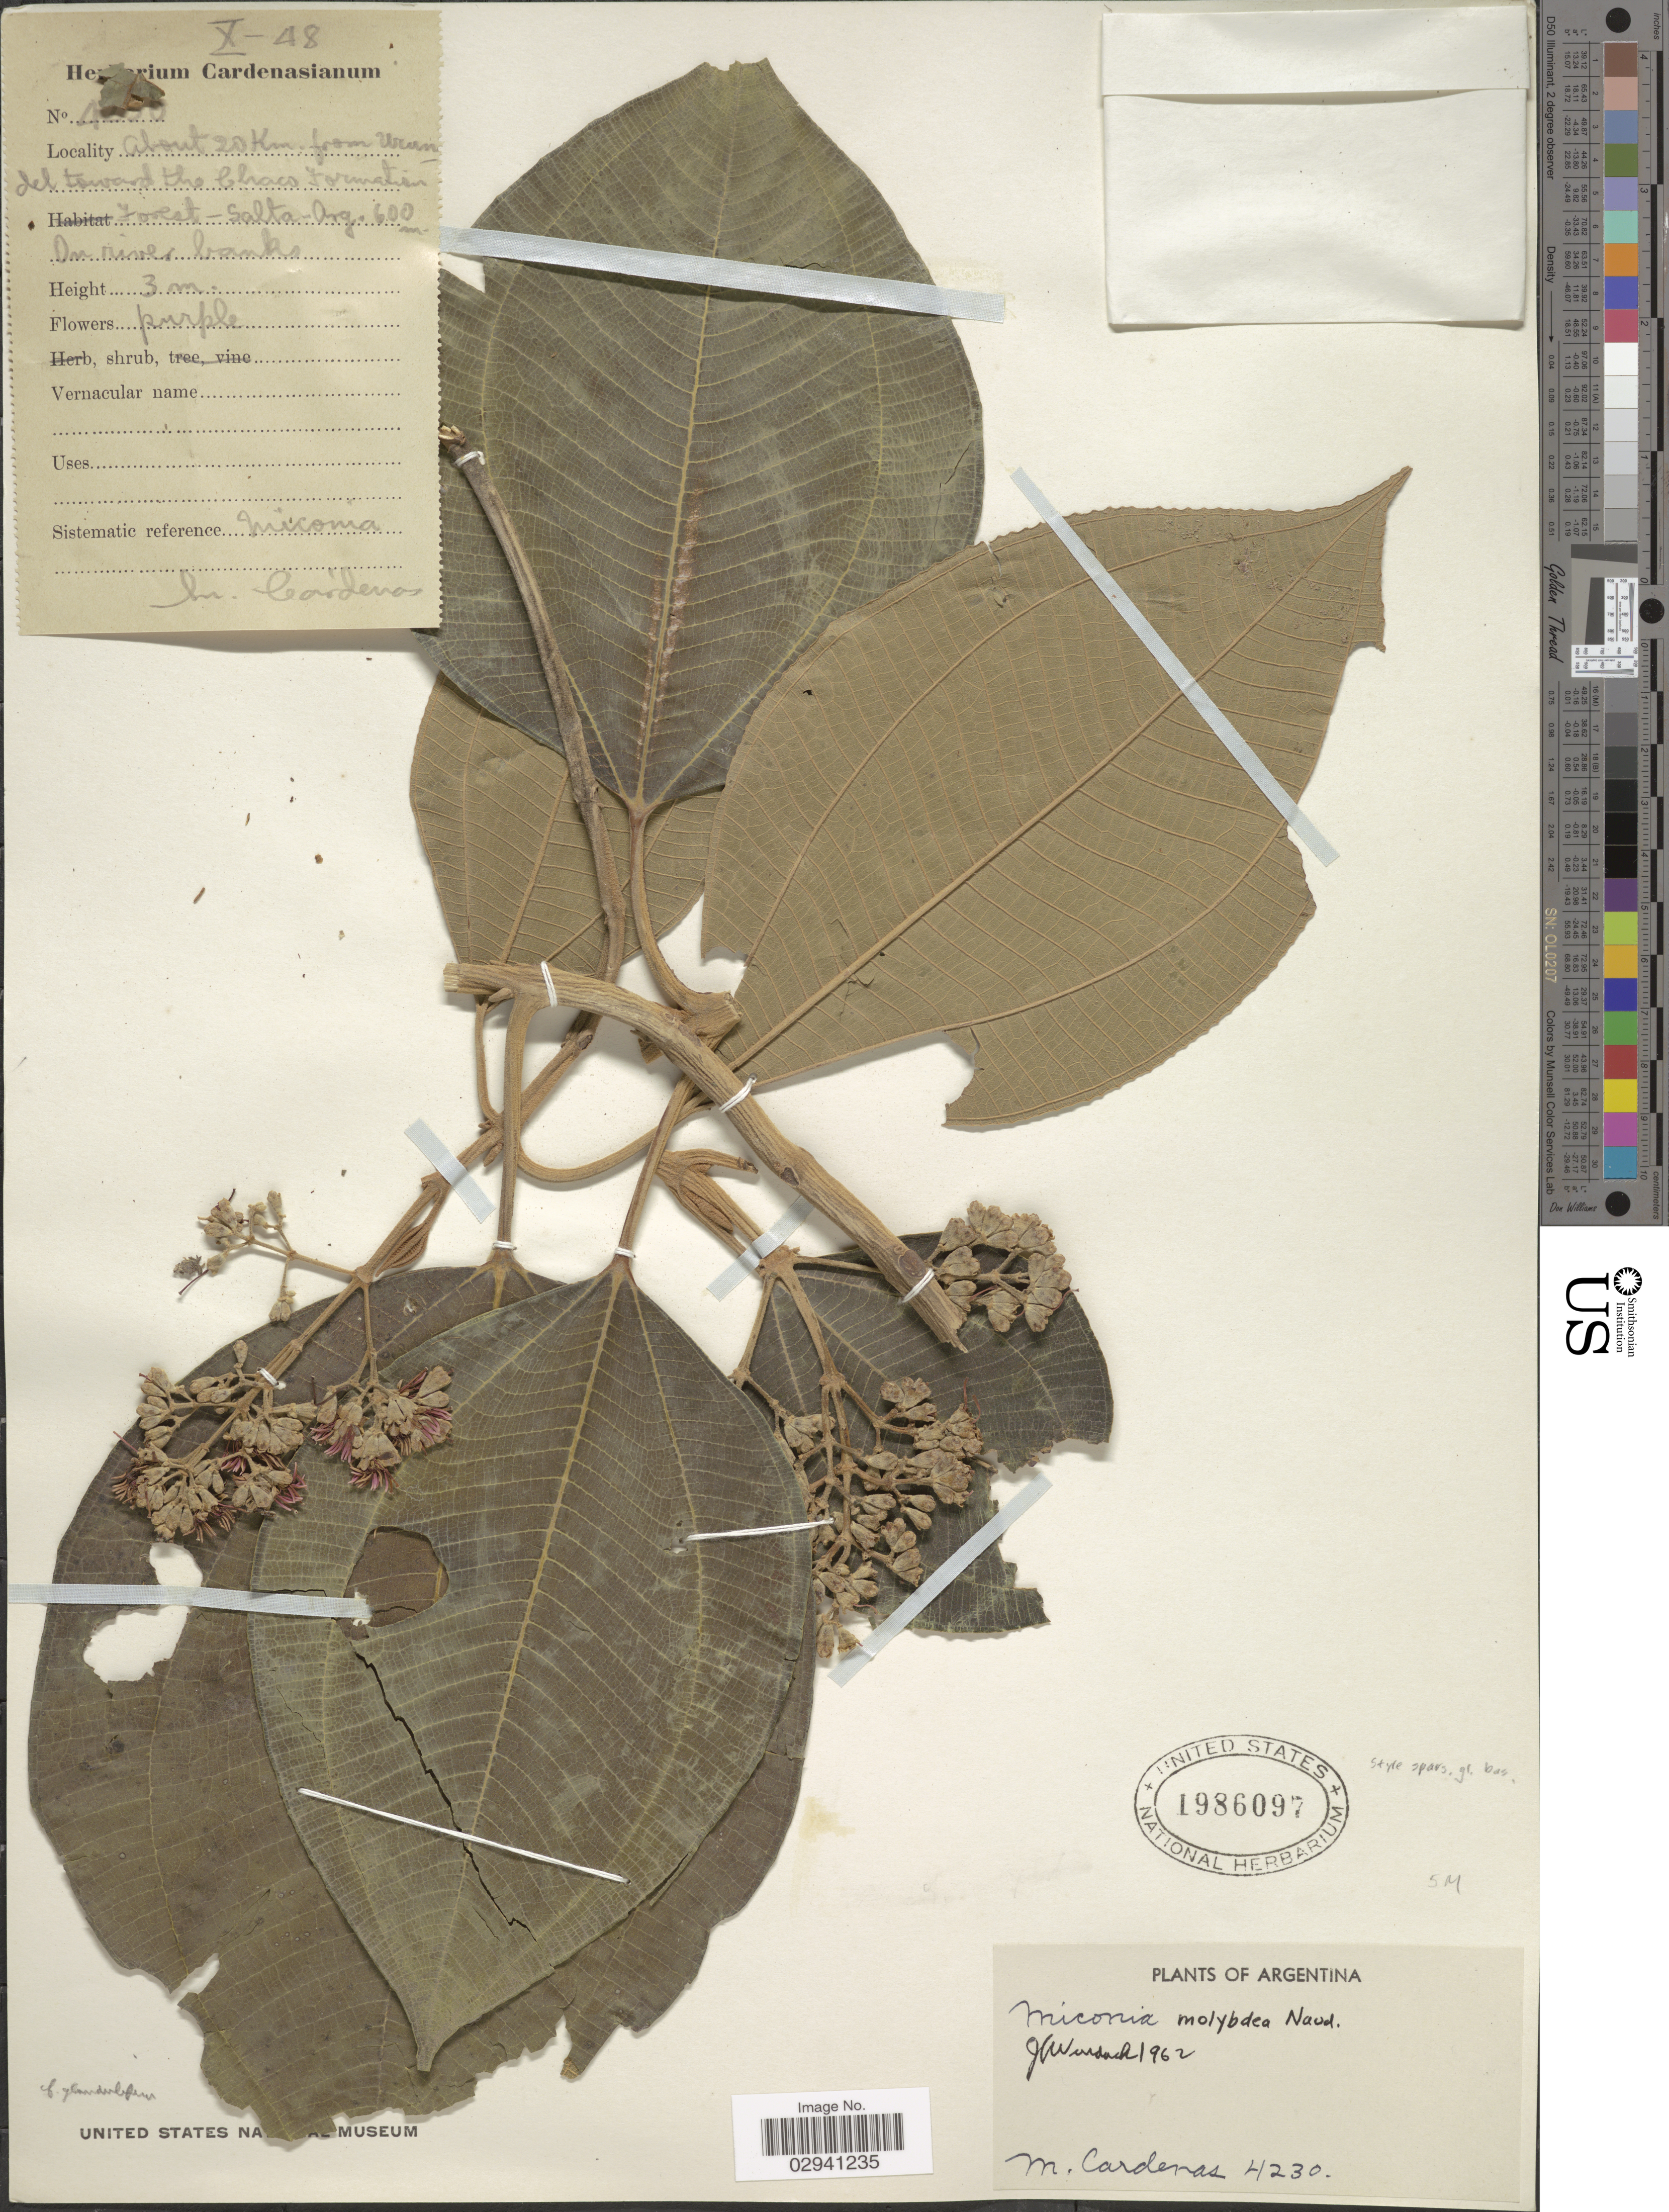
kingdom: Plantae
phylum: Tracheophyta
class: Magnoliopsida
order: Myrtales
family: Melastomataceae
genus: Miconia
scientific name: Miconia multiflora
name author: Cogn.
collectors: M. Cárdenas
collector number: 4230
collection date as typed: Transcribed d/m/y: /10/48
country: Argentina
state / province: Salta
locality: About 20 Km. from Urundel toward the Chaco Formation Forest - Salta.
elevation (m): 600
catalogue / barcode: US 1986097